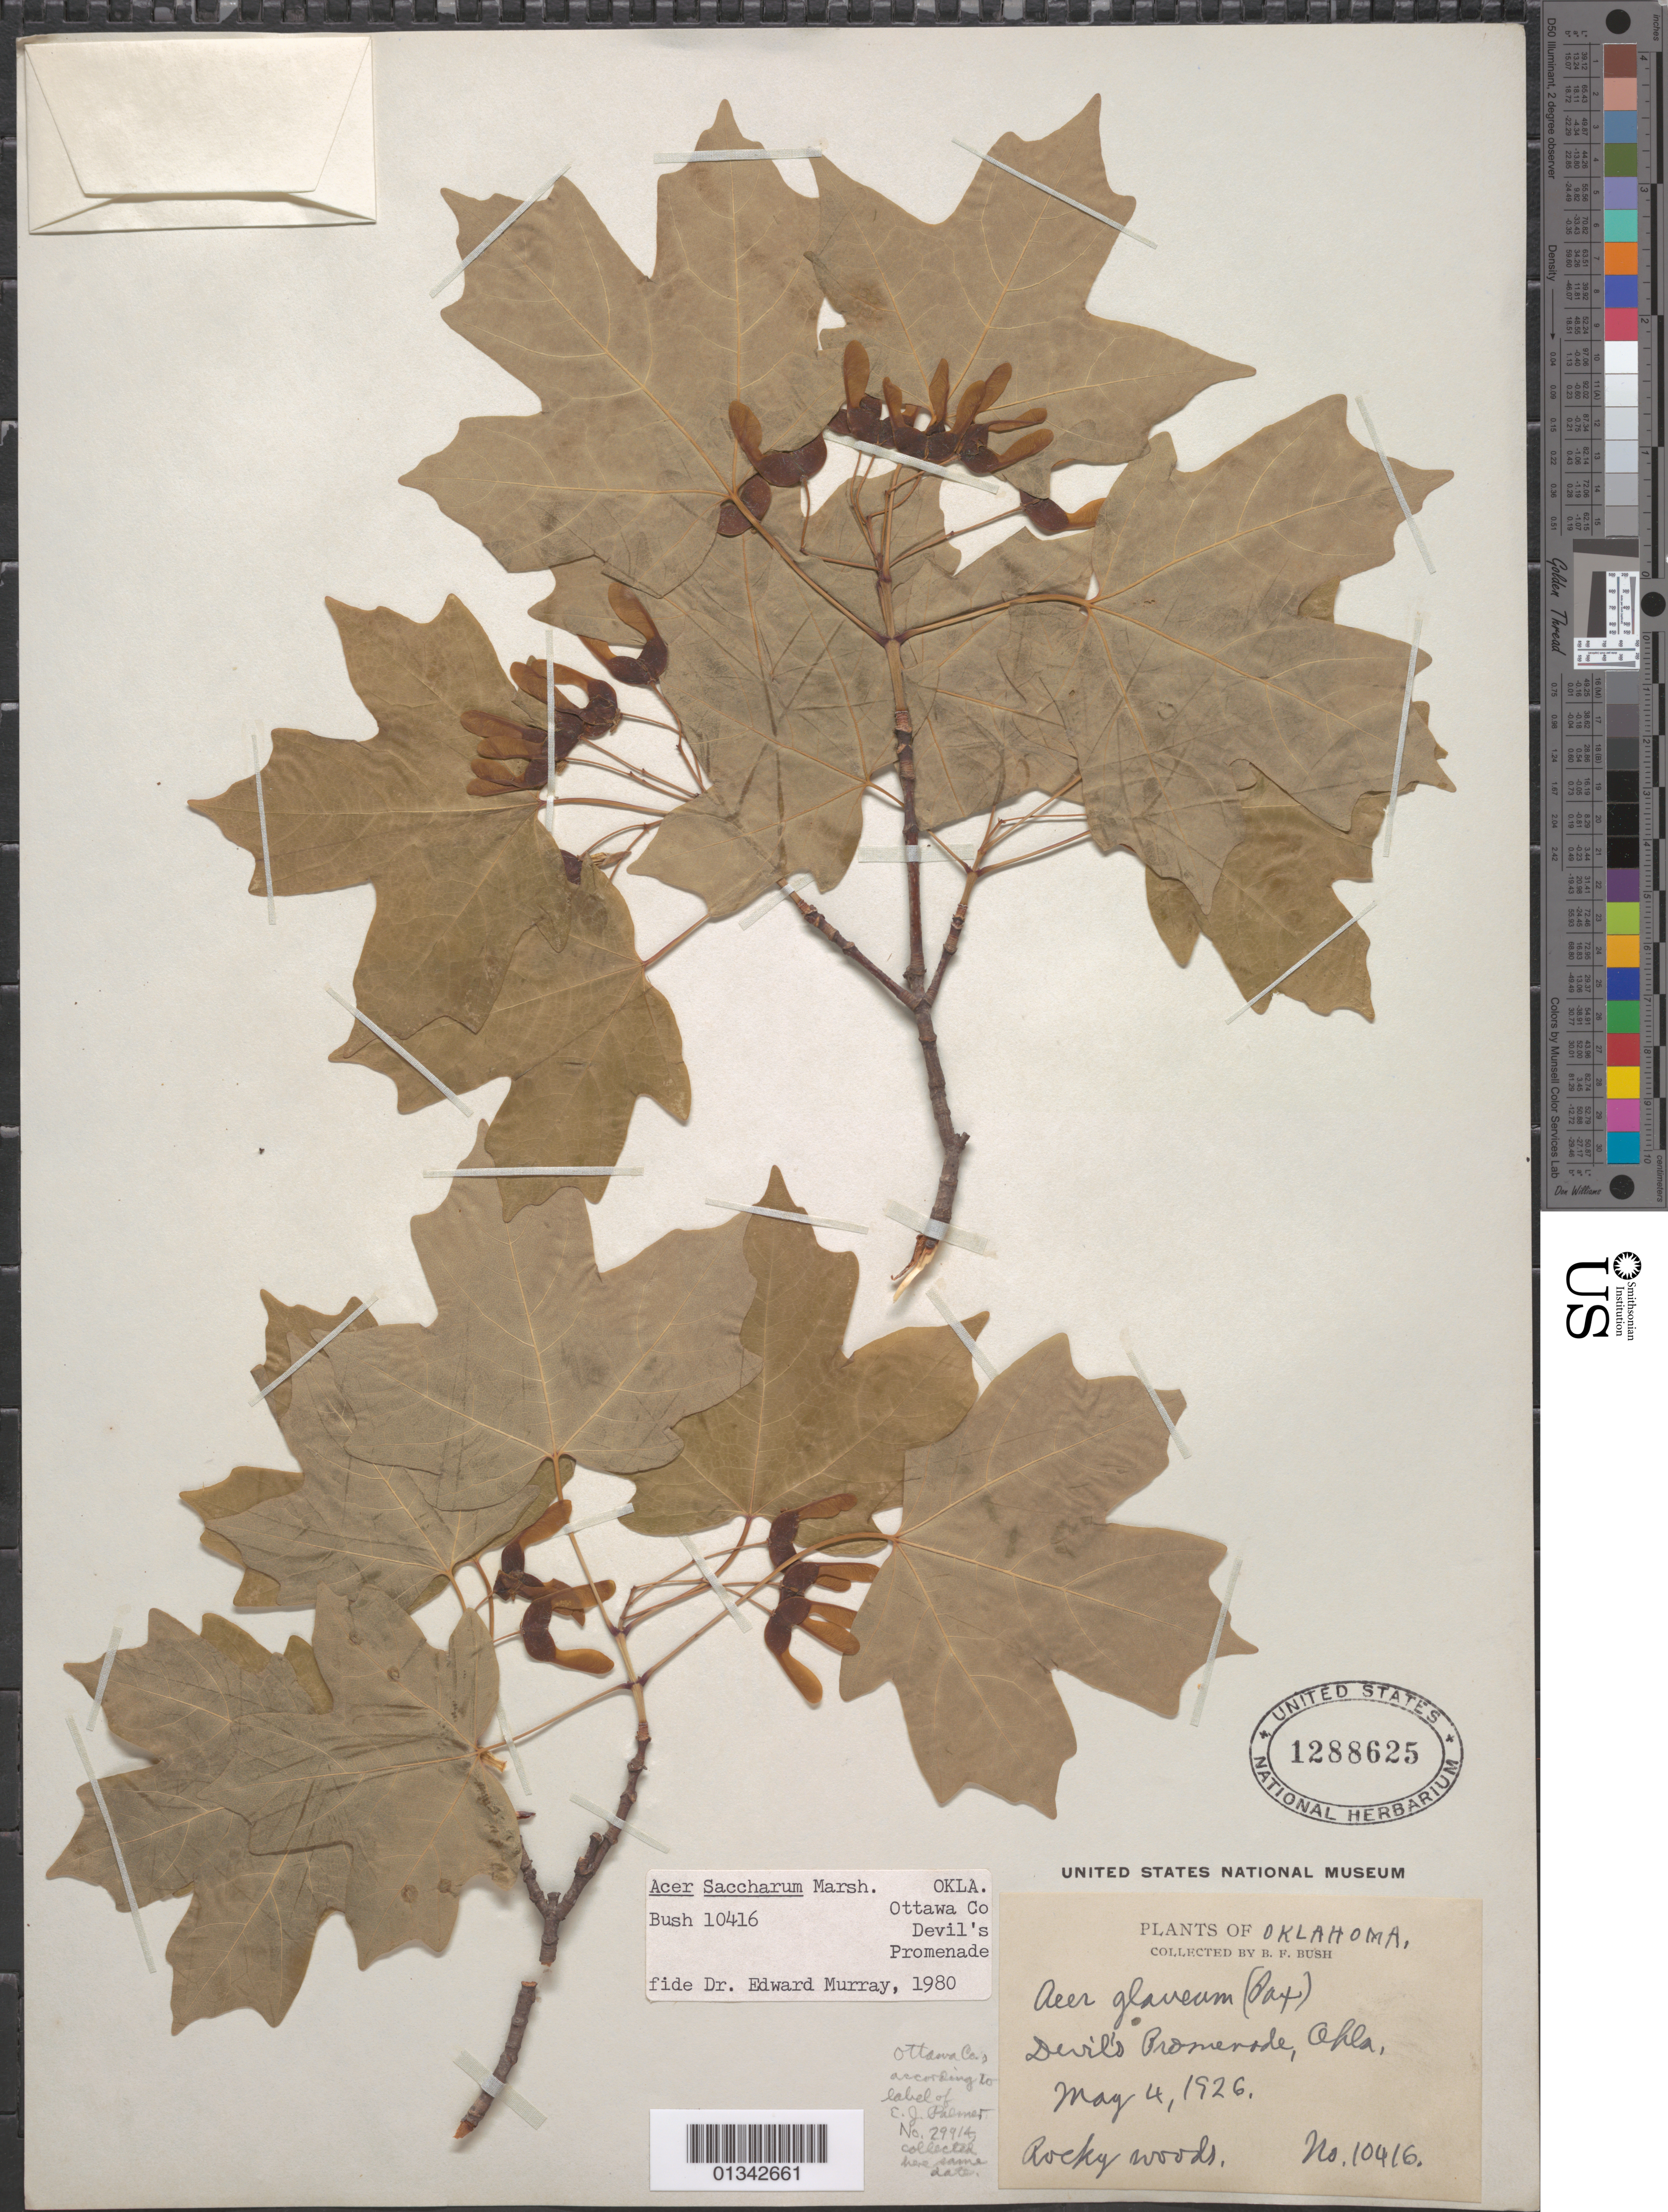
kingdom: Plantae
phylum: Tracheophyta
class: Magnoliopsida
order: Sapindales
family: Sapindaceae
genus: Acer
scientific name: Acer saccharum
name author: Marshall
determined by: Murray, Edward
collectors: B. F. Bush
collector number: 10416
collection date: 1926-05-04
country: United States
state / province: Oklahoma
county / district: Ottawa County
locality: Ottawa County, "Devil's Promenade"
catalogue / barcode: US 1288625